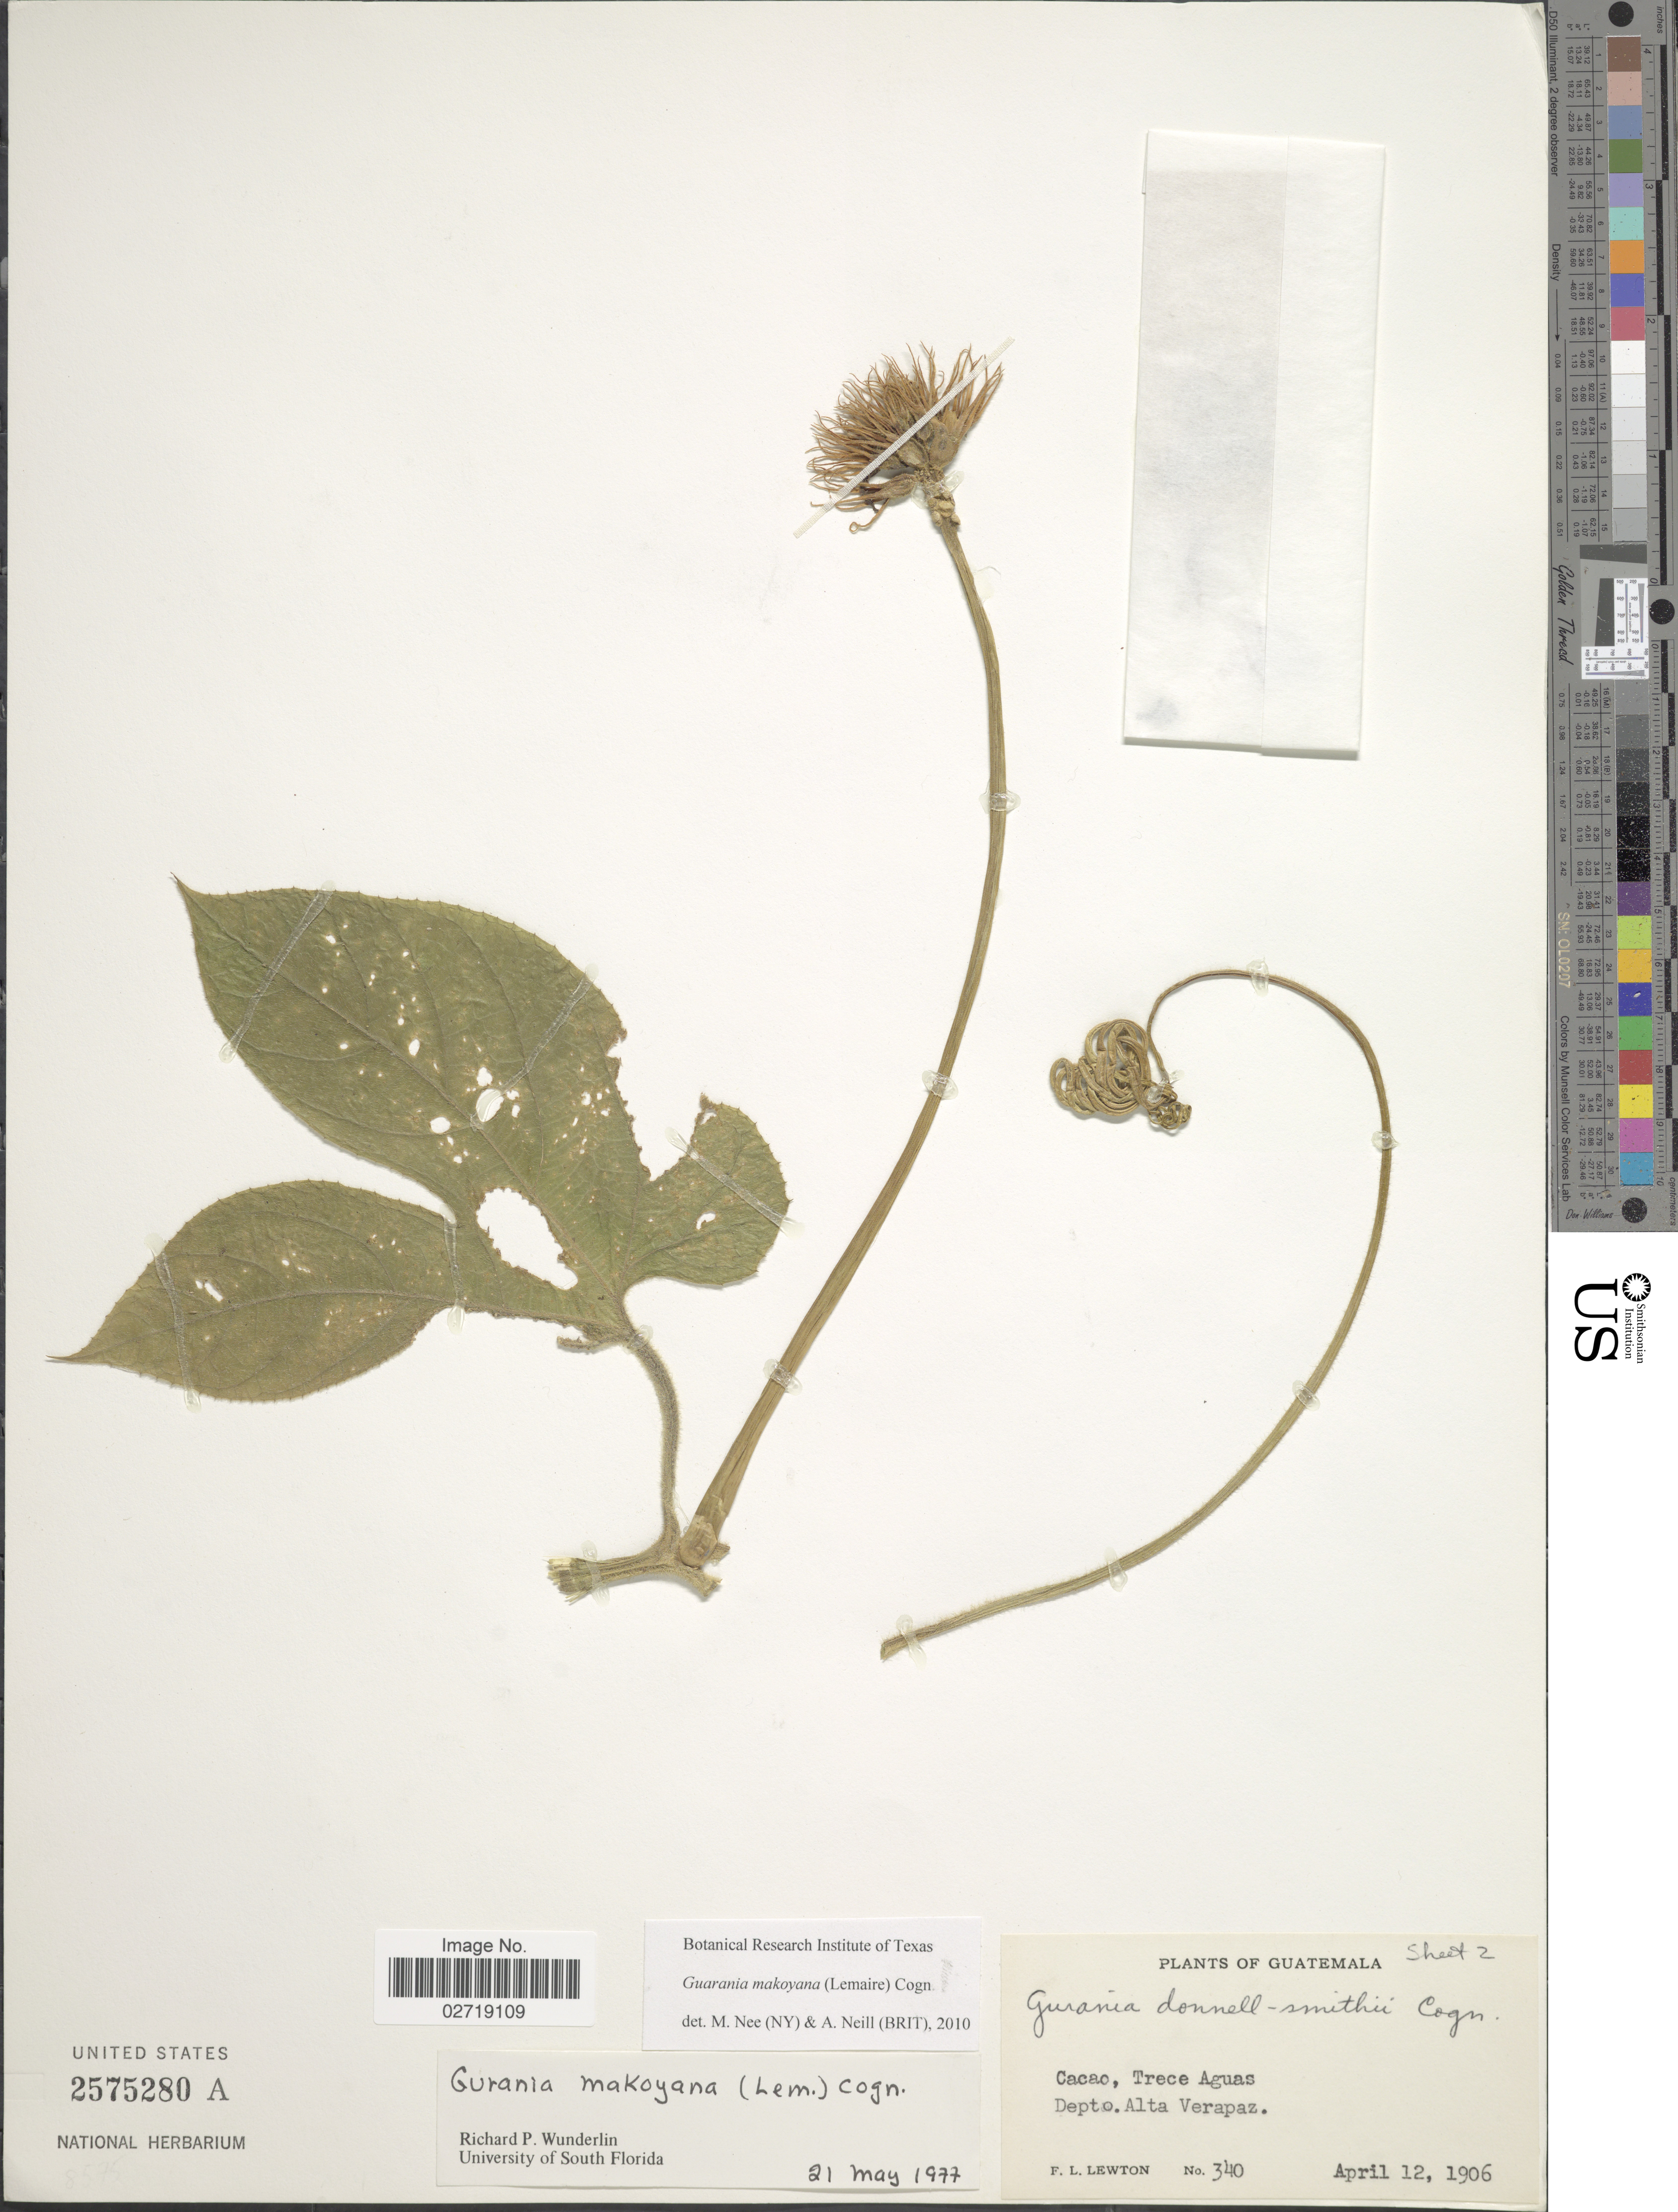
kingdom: Plantae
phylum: Tracheophyta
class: Magnoliopsida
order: Cucurbitales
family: Cucurbitaceae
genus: Gurania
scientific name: Gurania makoyana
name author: (Lem.) Cogn.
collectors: F. L. Lewton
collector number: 340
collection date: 1906-04-12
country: Guatemala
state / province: Alta Verapaz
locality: Trece Aguas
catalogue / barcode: US 2575280A